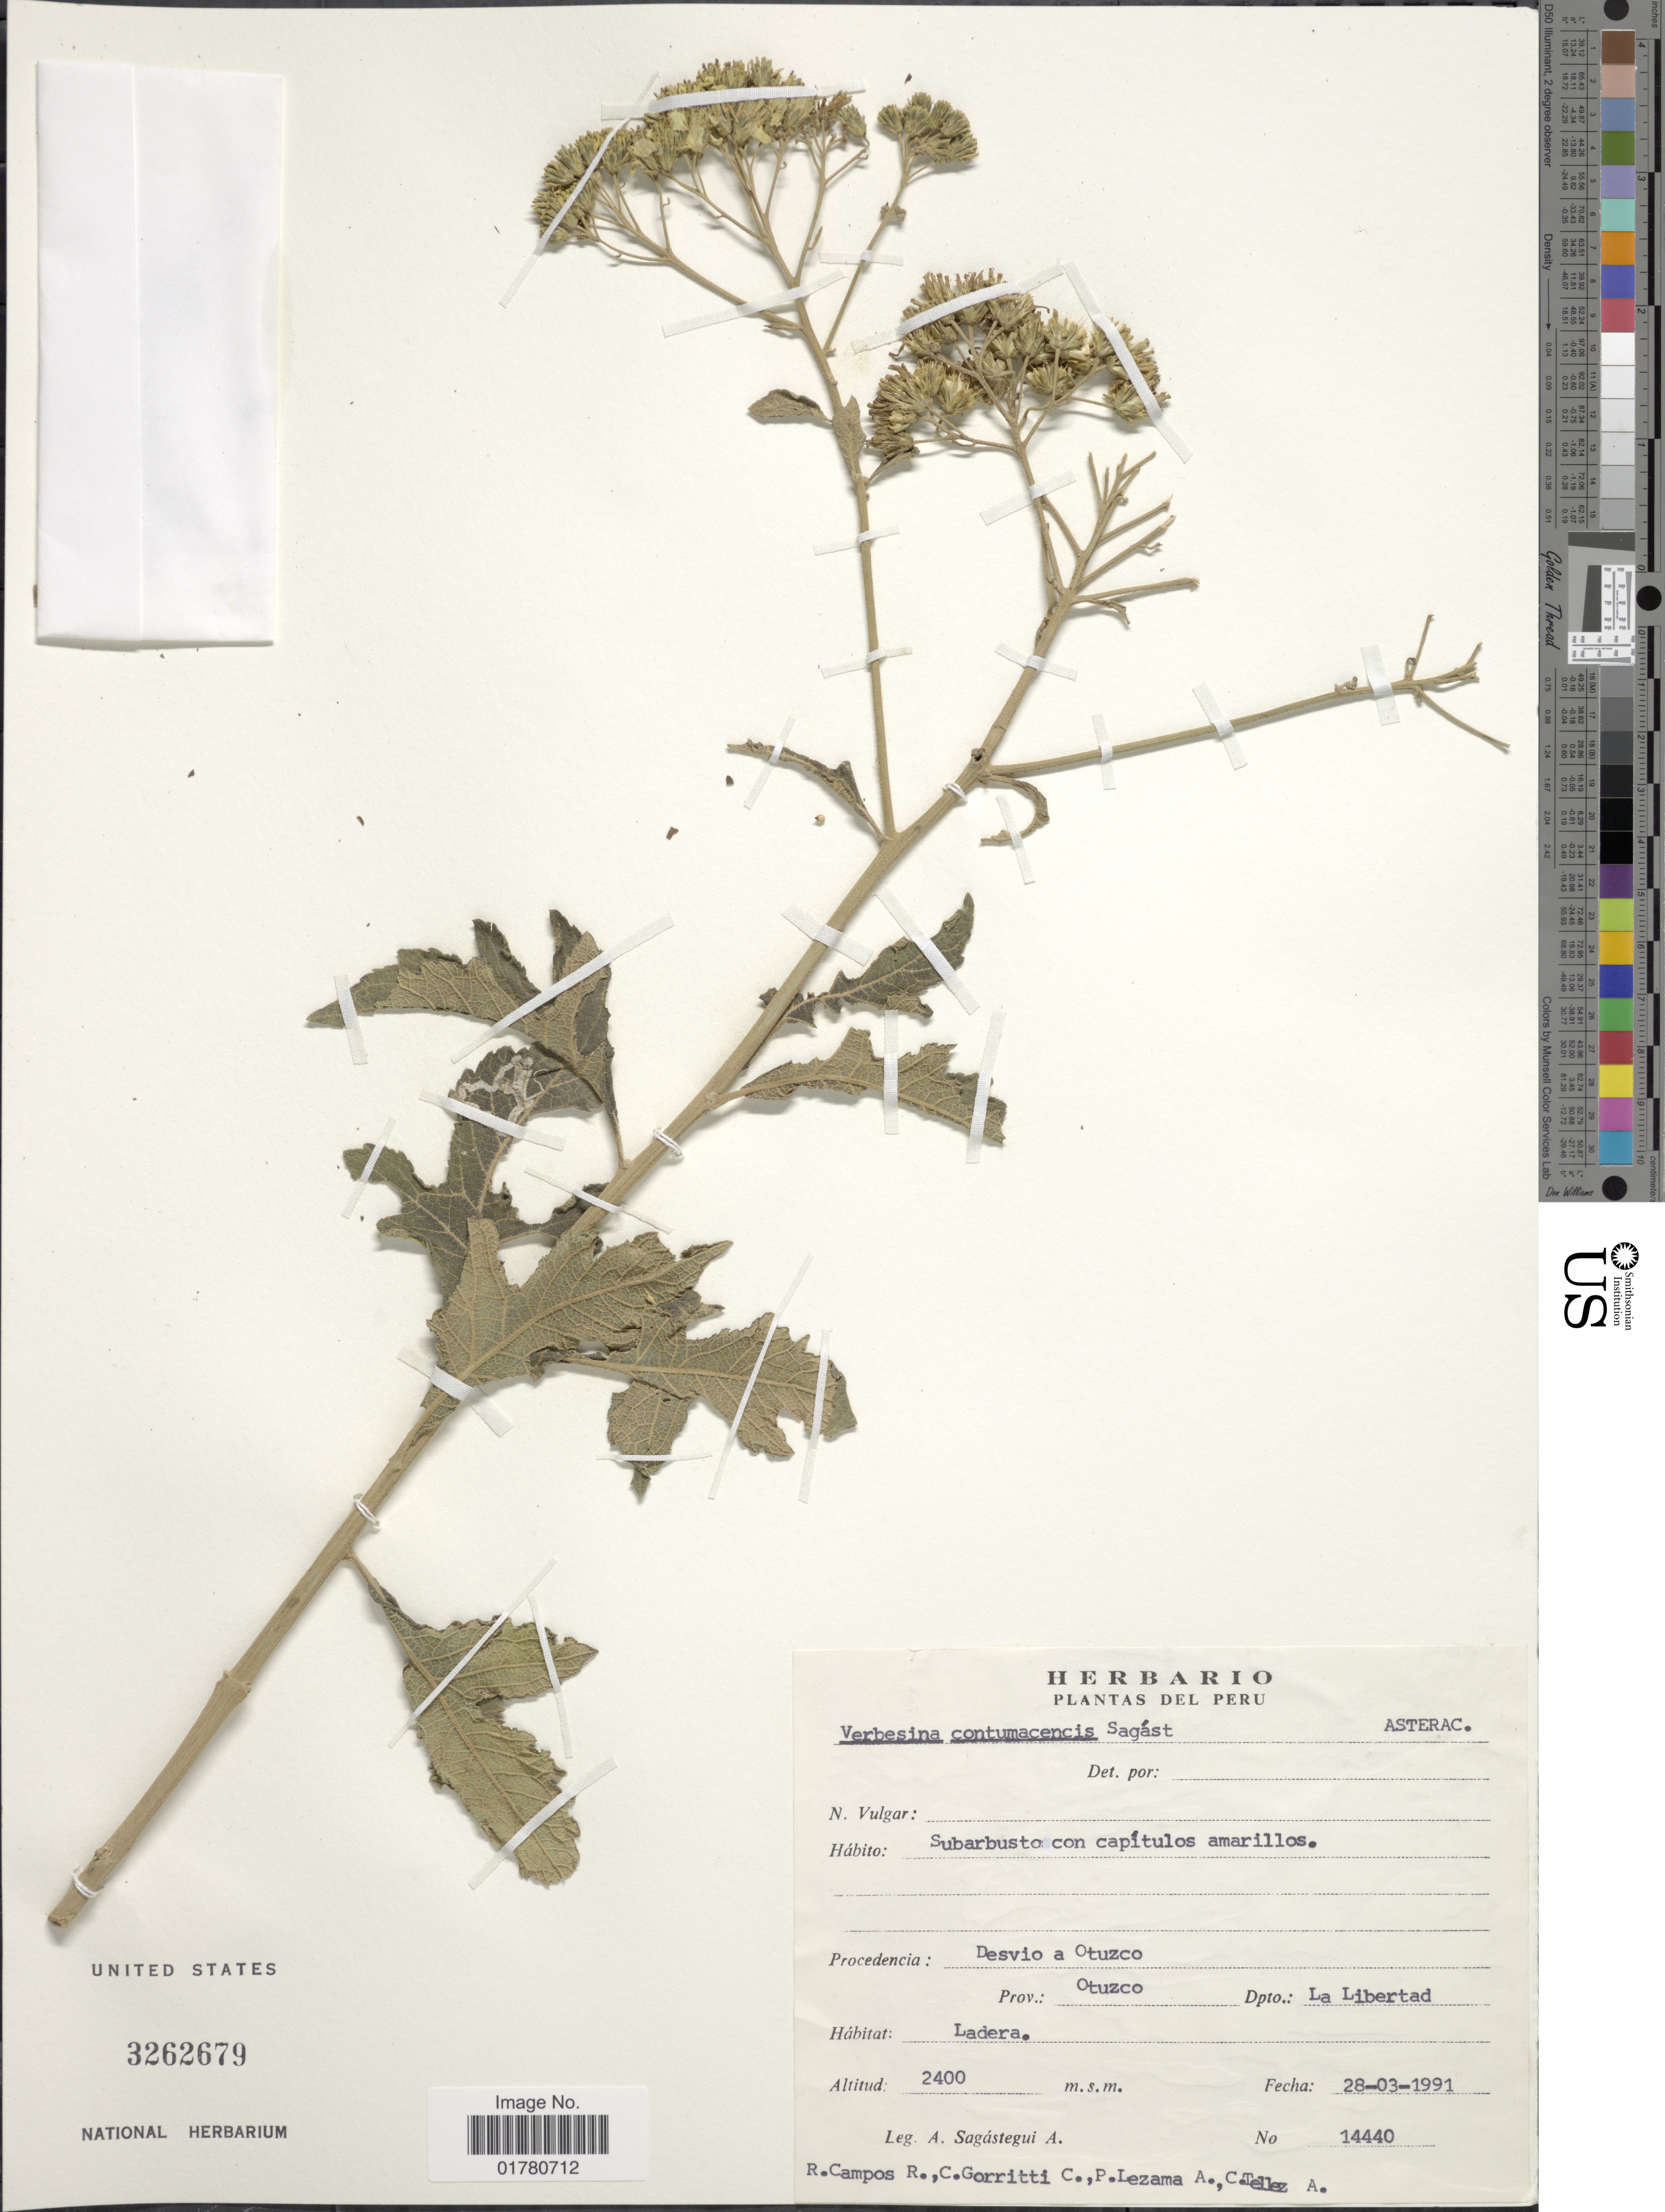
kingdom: Plantae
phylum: Tracheophyta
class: Magnoliopsida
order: Asterales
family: Asteraceae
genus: Verbesina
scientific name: Verbesina contumacensis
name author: Sagást.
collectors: A. Sagástegui A., R. Campos, C. Gorritti C., P. Lezama A. & C. Tellez-A.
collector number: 14440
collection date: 1991-03-28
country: Peru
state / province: La Libertad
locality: Desvio a Otuzco, Prov. Otuzco, Dpto La Libertad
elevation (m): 2400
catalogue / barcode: US 3262679